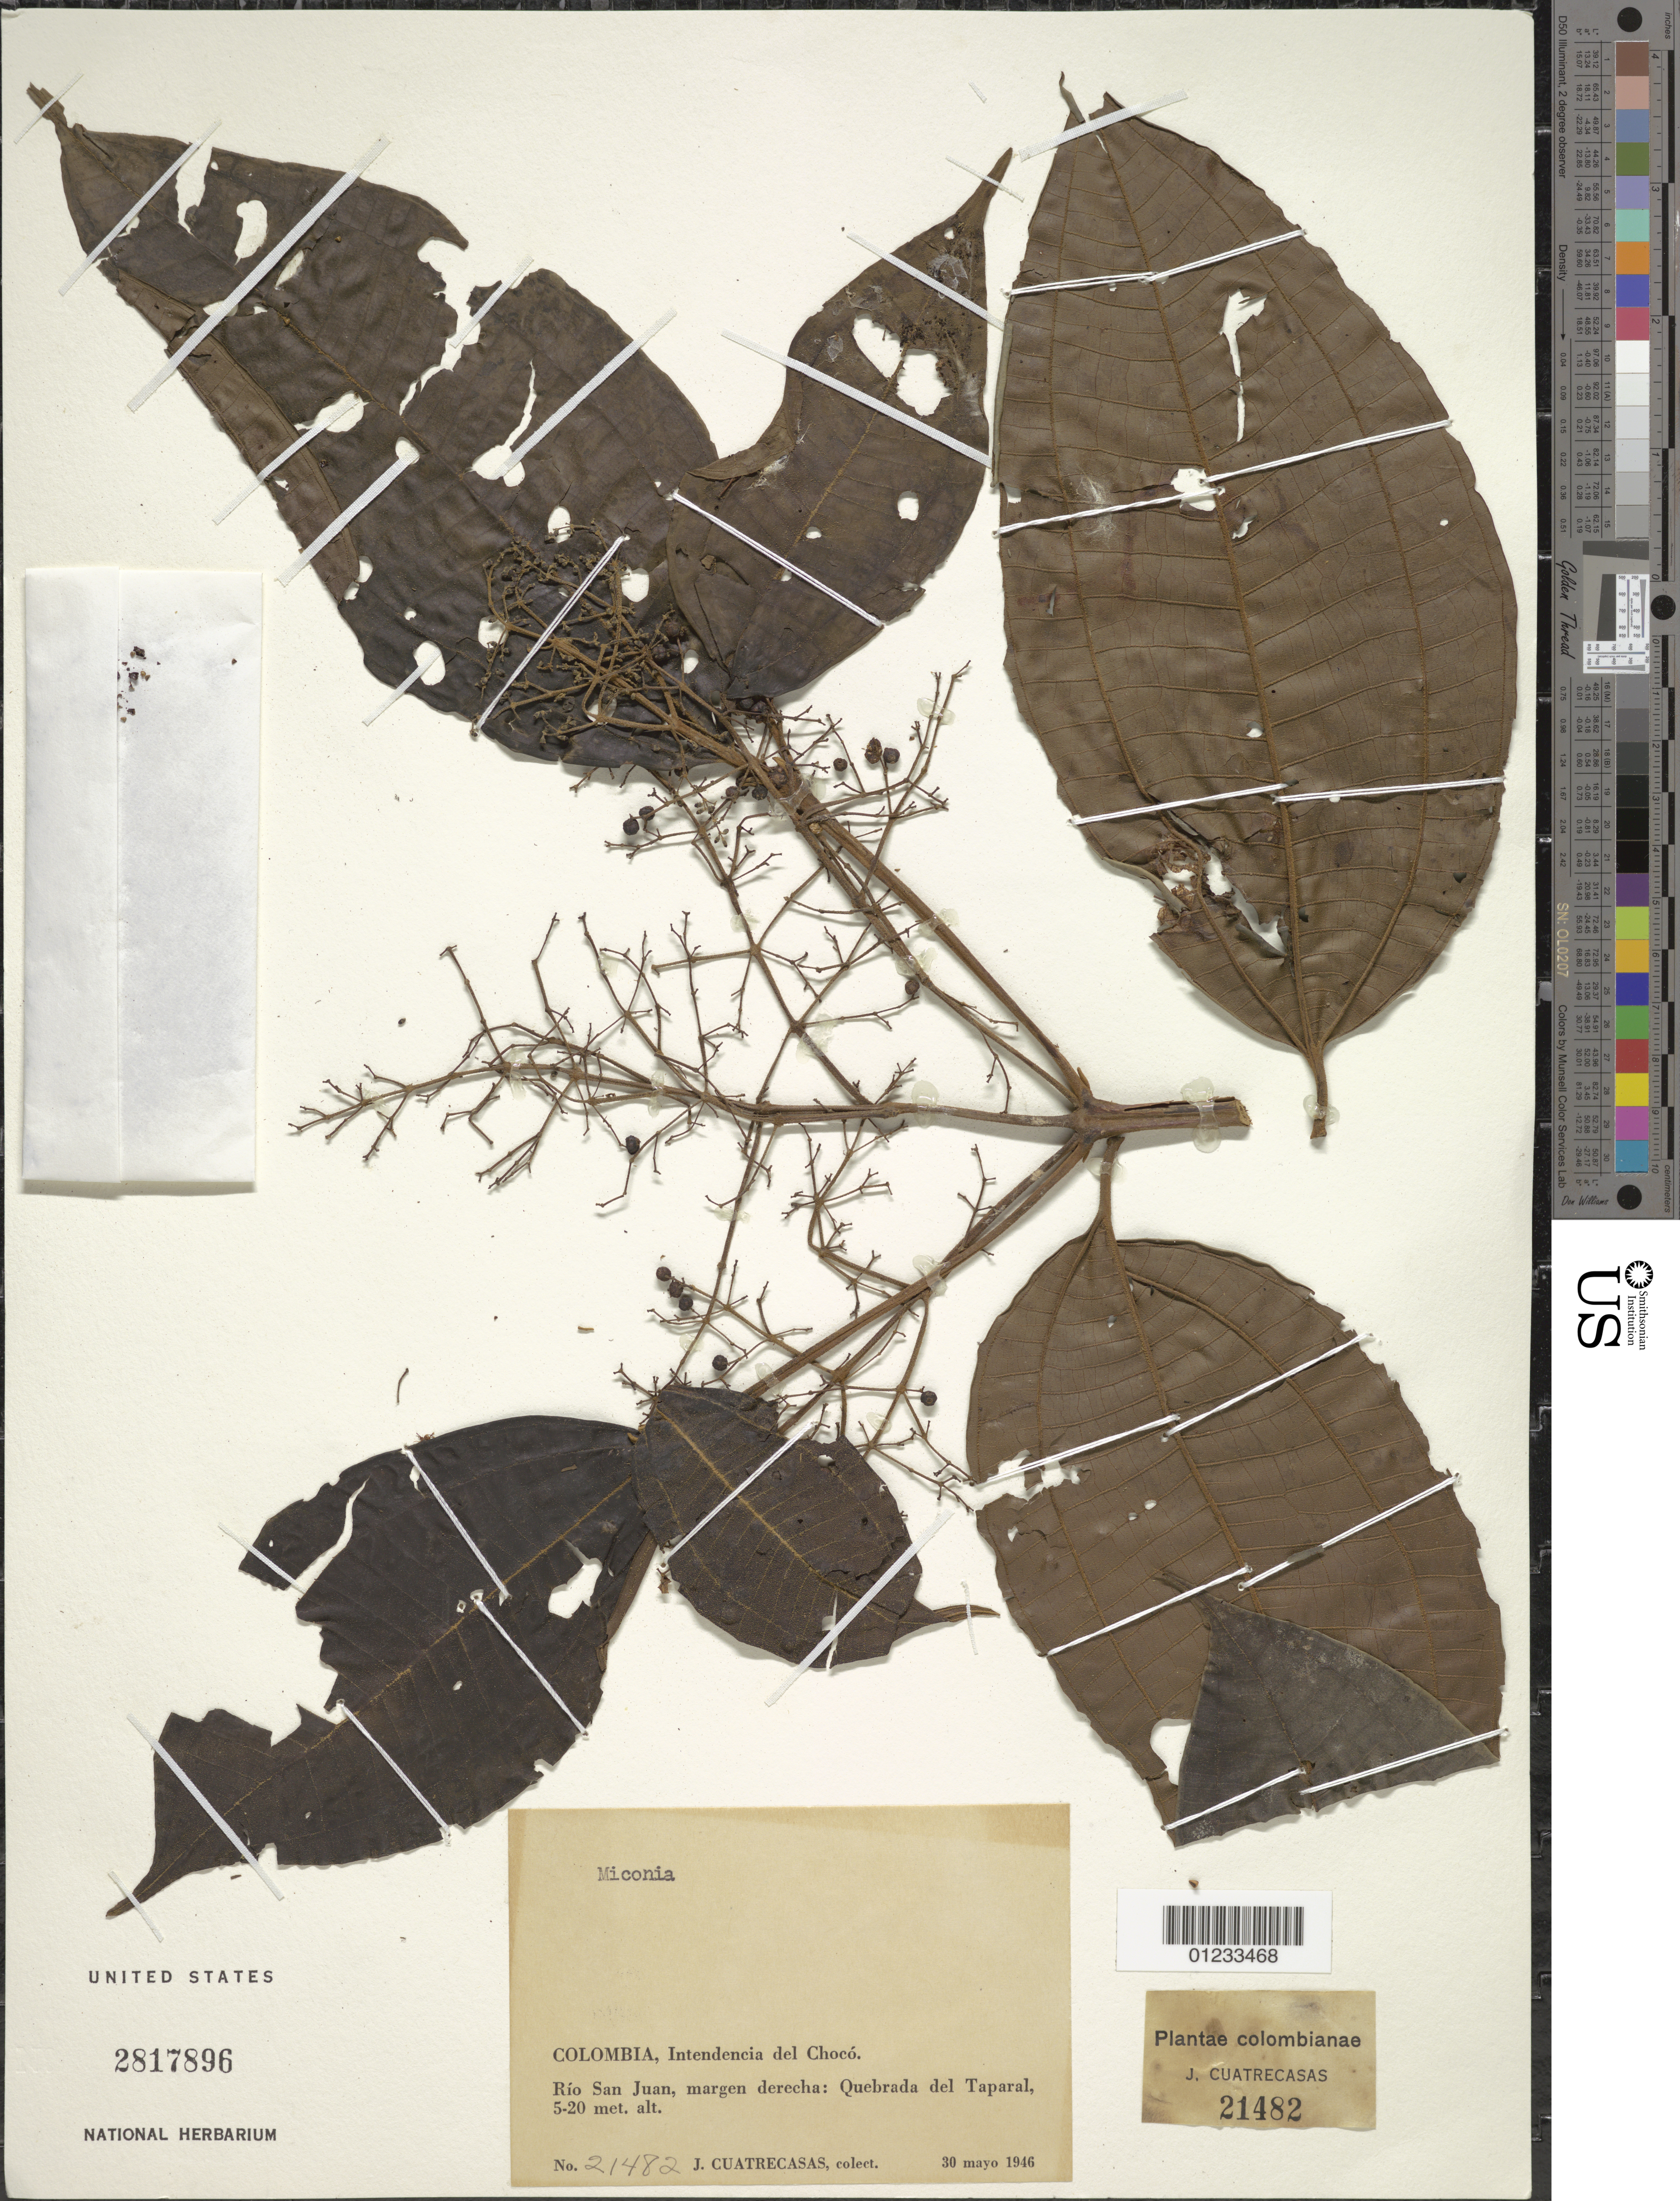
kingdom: Plantae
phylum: Tracheophyta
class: Magnoliopsida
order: Myrtales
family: Melastomataceae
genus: Miconia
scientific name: Miconia pilgeriana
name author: Ule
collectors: J. Cuatrecasas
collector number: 21482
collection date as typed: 30 May 1946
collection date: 1946-05-30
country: Colombia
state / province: Chocó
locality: Rio San Juan, Margen Derecha: Quebrada del Taparal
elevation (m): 5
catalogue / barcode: US 2817896